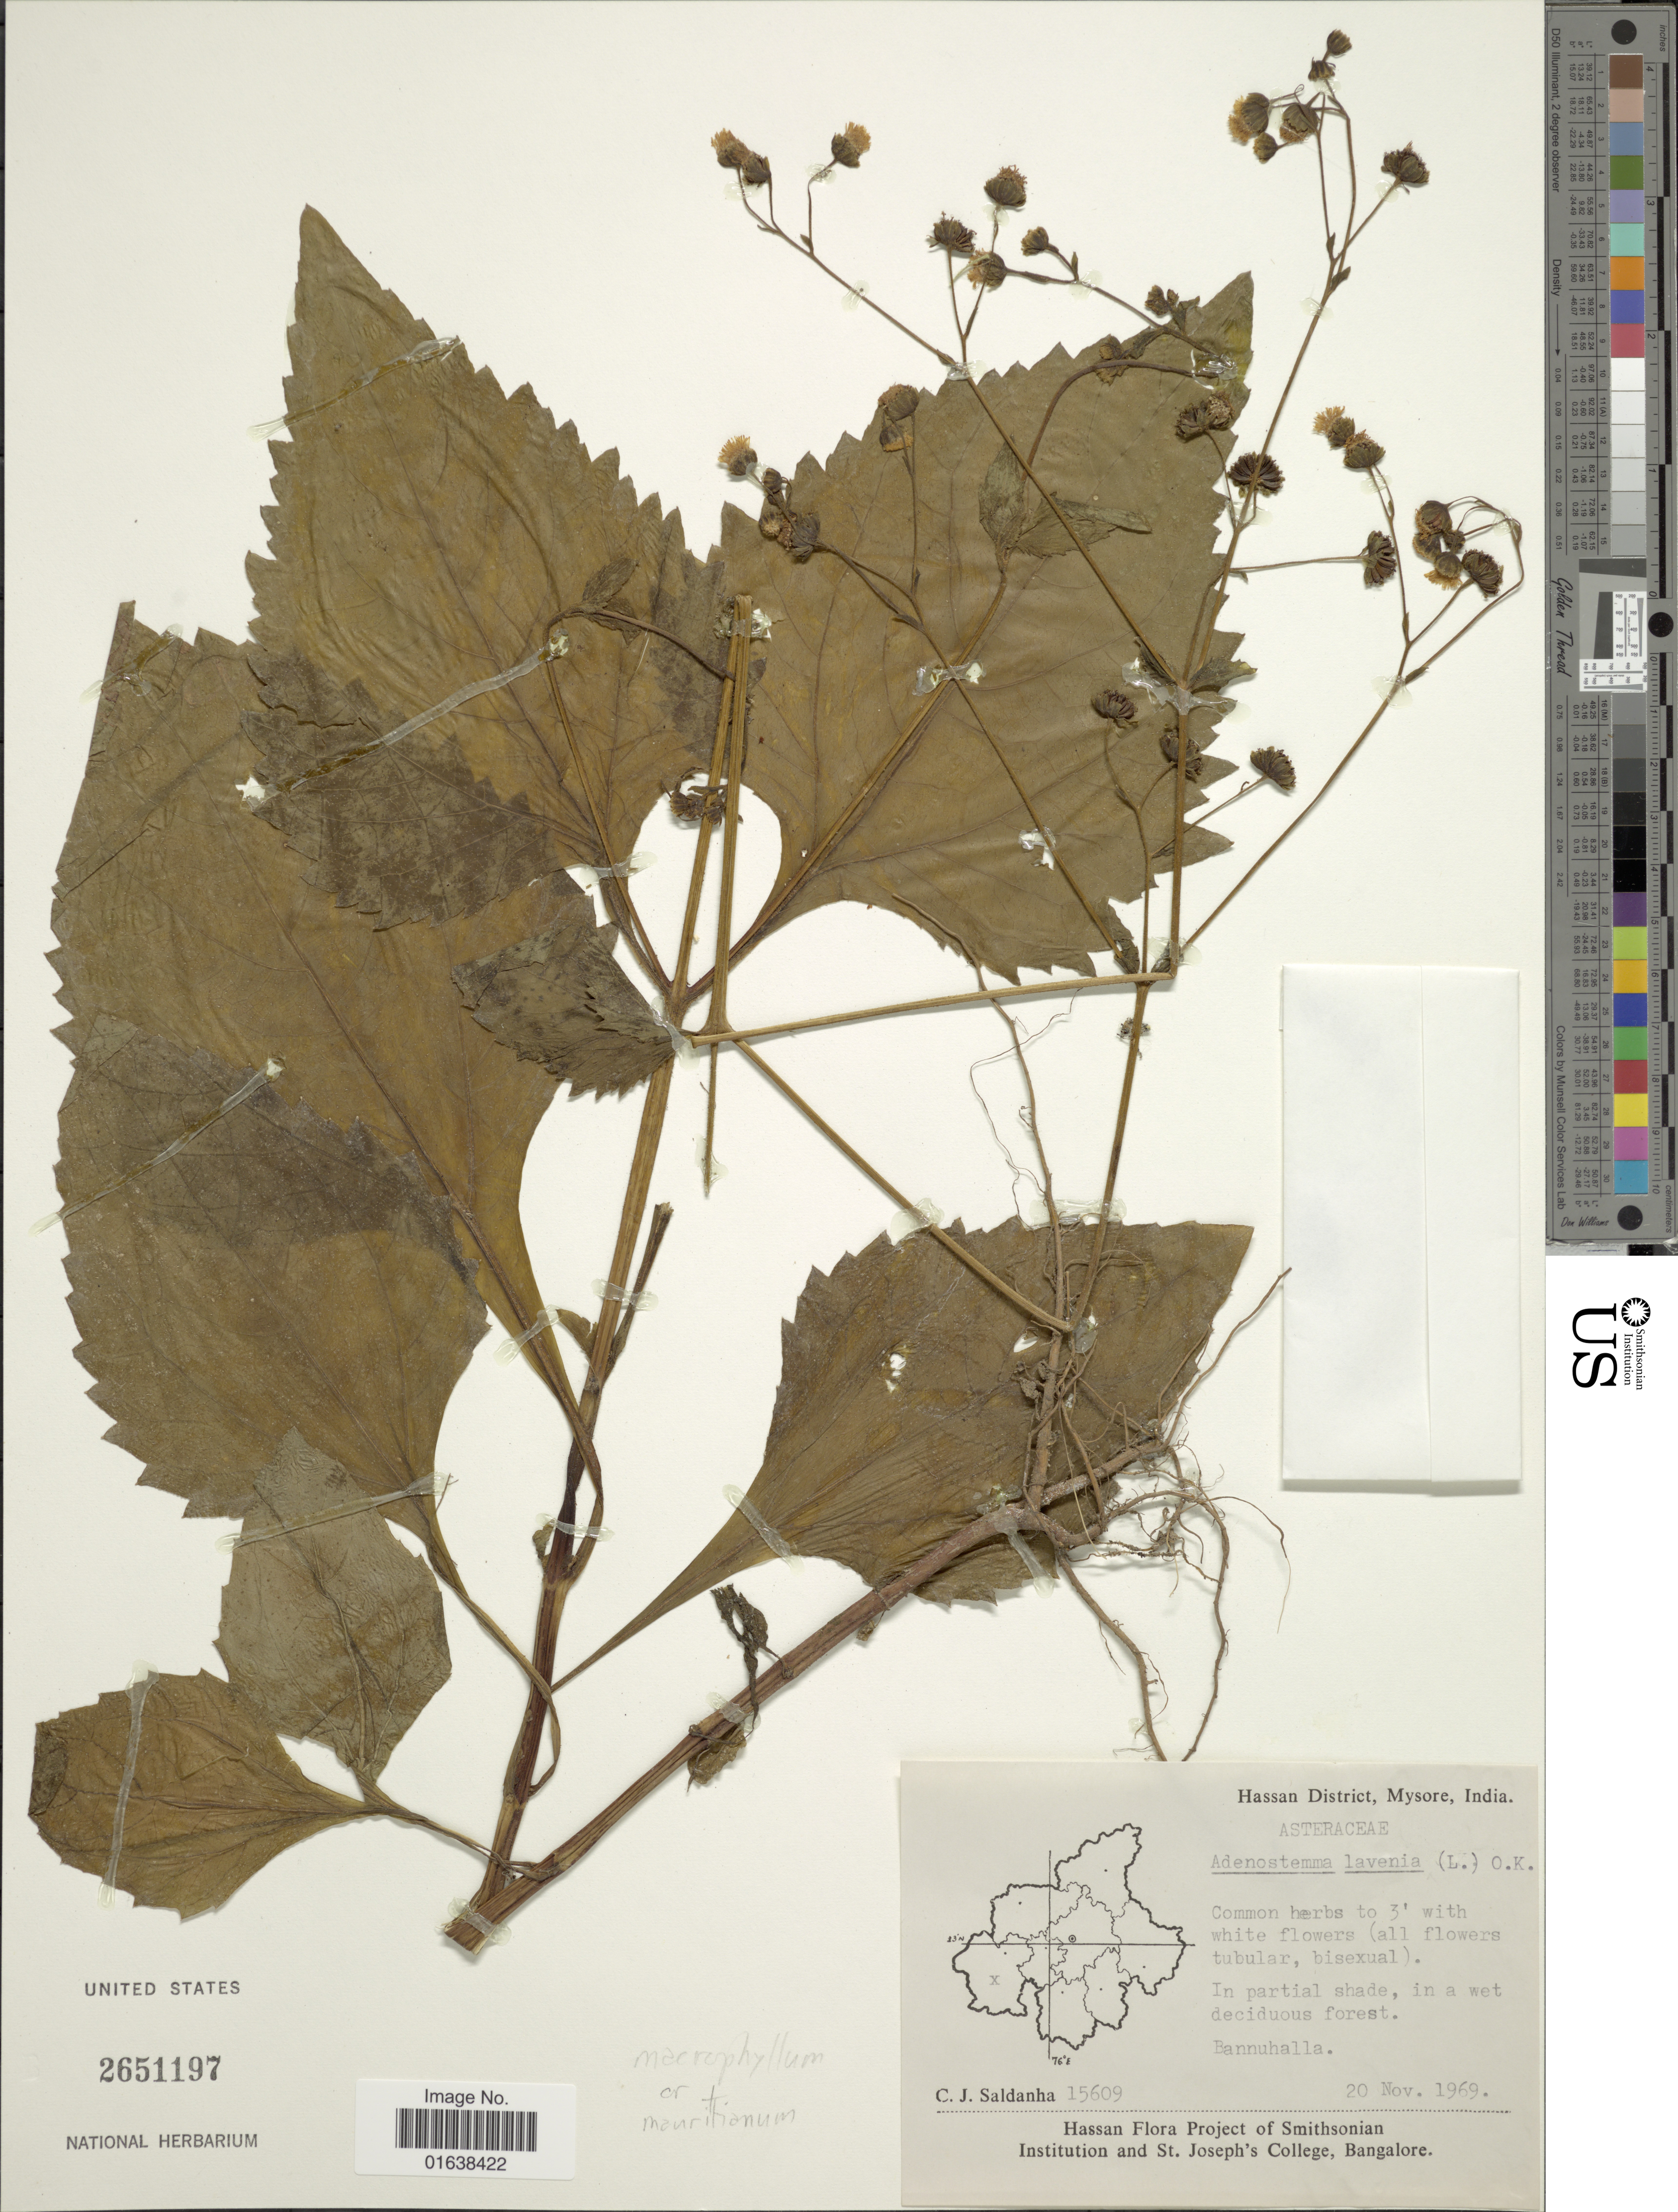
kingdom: Plantae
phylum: Tracheophyta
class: Magnoliopsida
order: Asterales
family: Asteraceae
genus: Adenostemma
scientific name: Adenostemma lavenia var. madurense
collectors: C. J. Saldanha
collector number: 15609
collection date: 1969-11-20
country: India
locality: Hassan District, Mysor, India. In partial shade, in a wet deciduous forest. Bannuhalla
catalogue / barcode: US 2651197